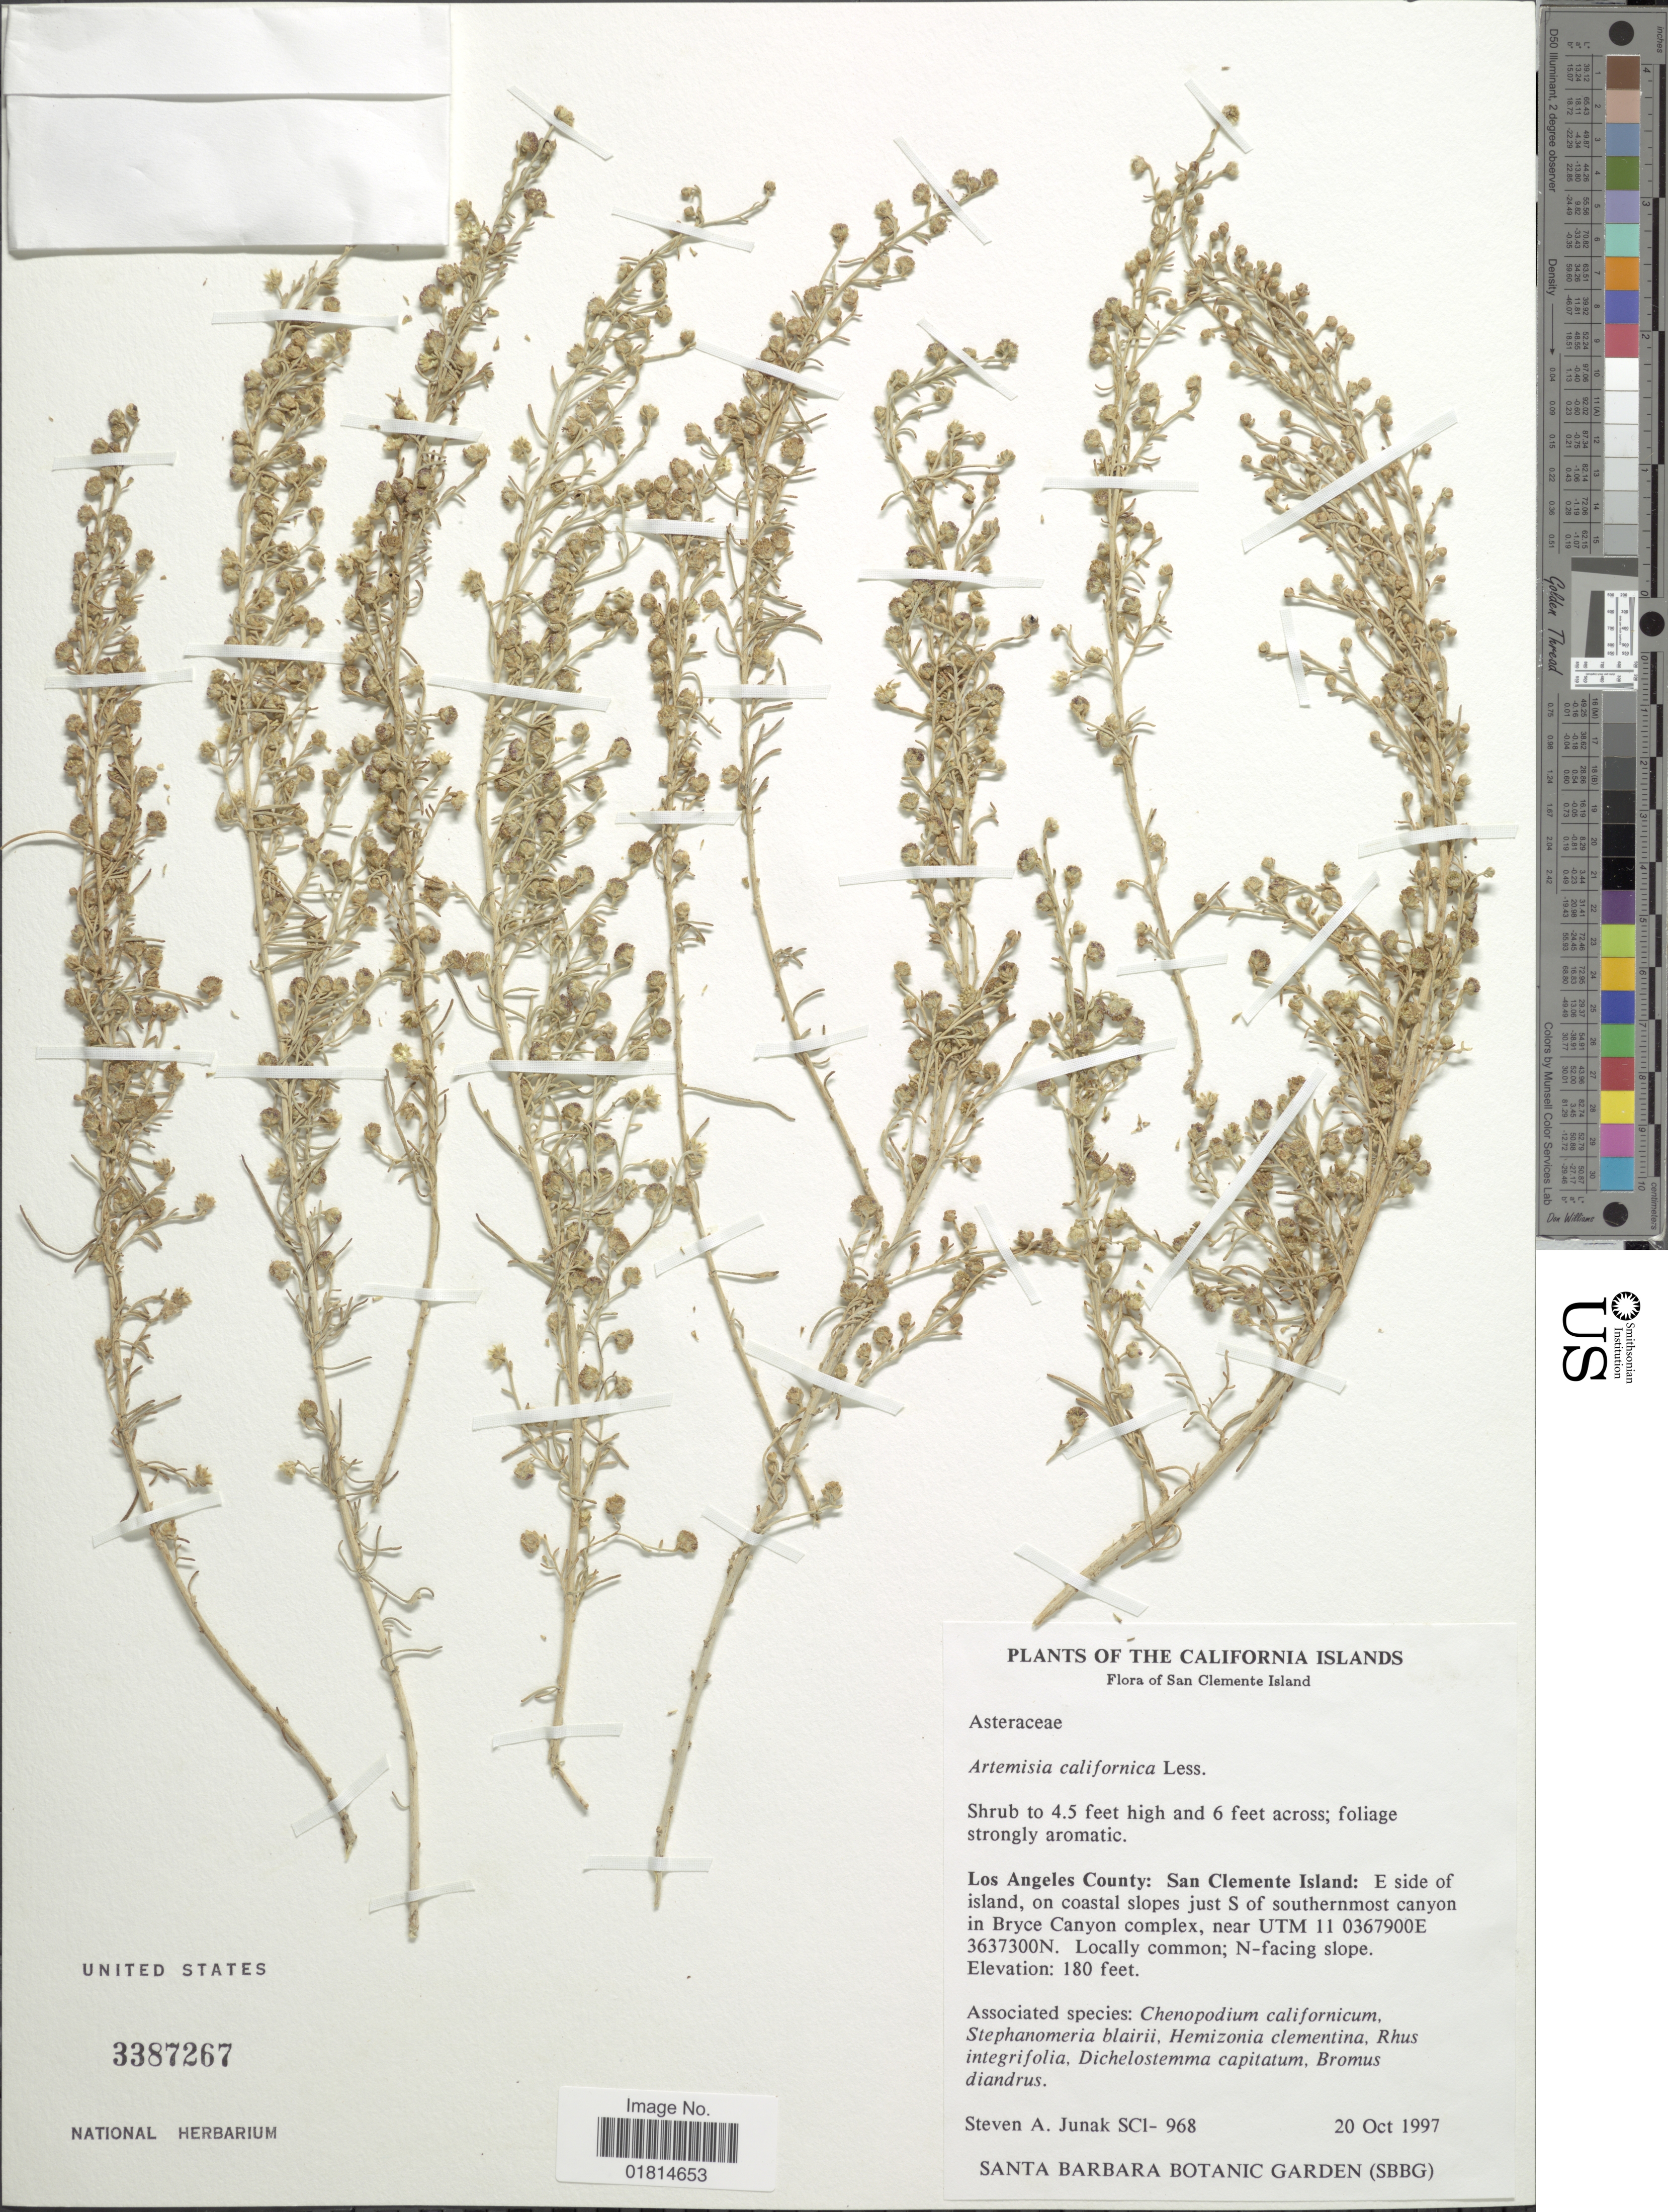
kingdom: Plantae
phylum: Tracheophyta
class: Magnoliopsida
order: Asterales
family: Asteraceae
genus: Artemisia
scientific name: Artemisia californica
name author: Less.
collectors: S. Junak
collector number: SCI-968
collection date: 1997-10-20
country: United States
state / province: California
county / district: Los Angeles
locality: San Clemente Island. Los Angeles County: San Clemente Island: E side of island, on coastal slopes just S of southernmost canyon in Bryce Canyon complex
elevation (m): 55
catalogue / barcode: US 3387267